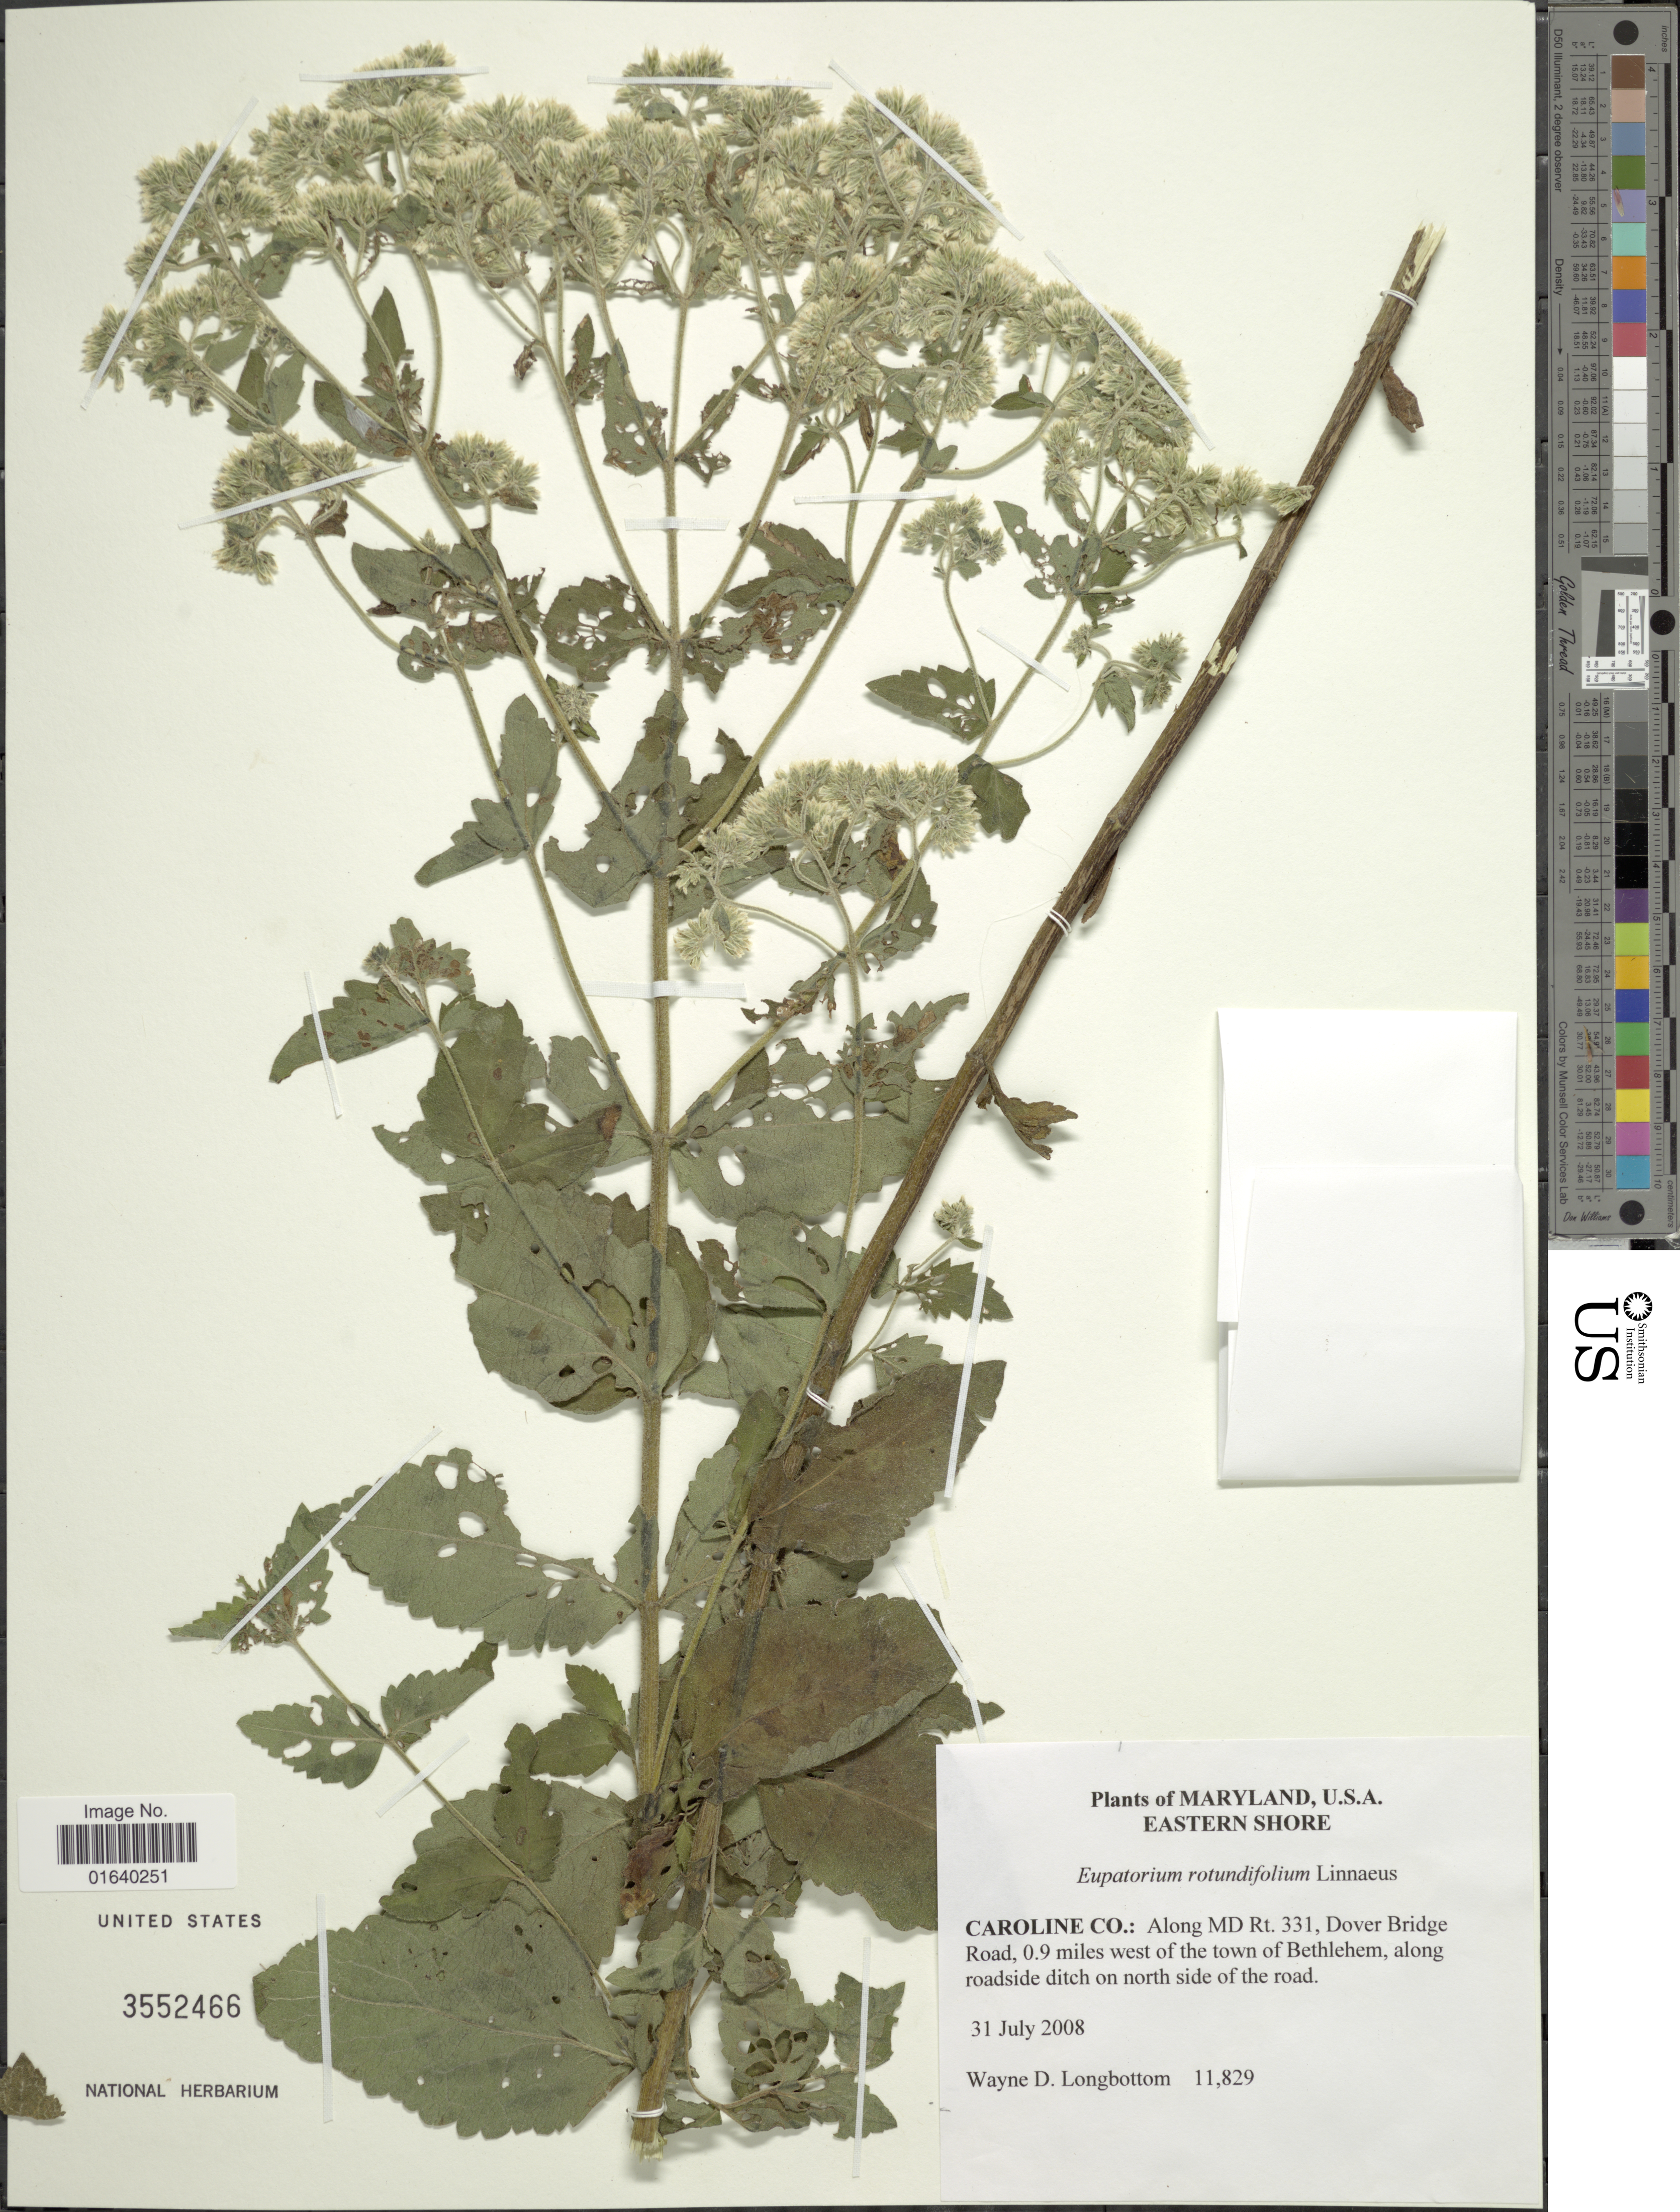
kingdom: Plantae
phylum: Tracheophyta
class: Magnoliopsida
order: Asterales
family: Asteraceae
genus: Eupatorium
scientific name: Eupatorium rotundifolium var. ovatum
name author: (Bigelow) J.D. Montgom. & Fairbrothers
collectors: W. D. Longbottom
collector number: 11829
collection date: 2008-07-31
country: United States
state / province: Maryland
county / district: Caroline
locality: Eastern Shore, Caroline Co.: Along MD Rt. 331, Dover Bridge Road, 0.9 miles west of the town of Bethlehem, along roadside ditch on north side of the road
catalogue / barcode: US 3552466